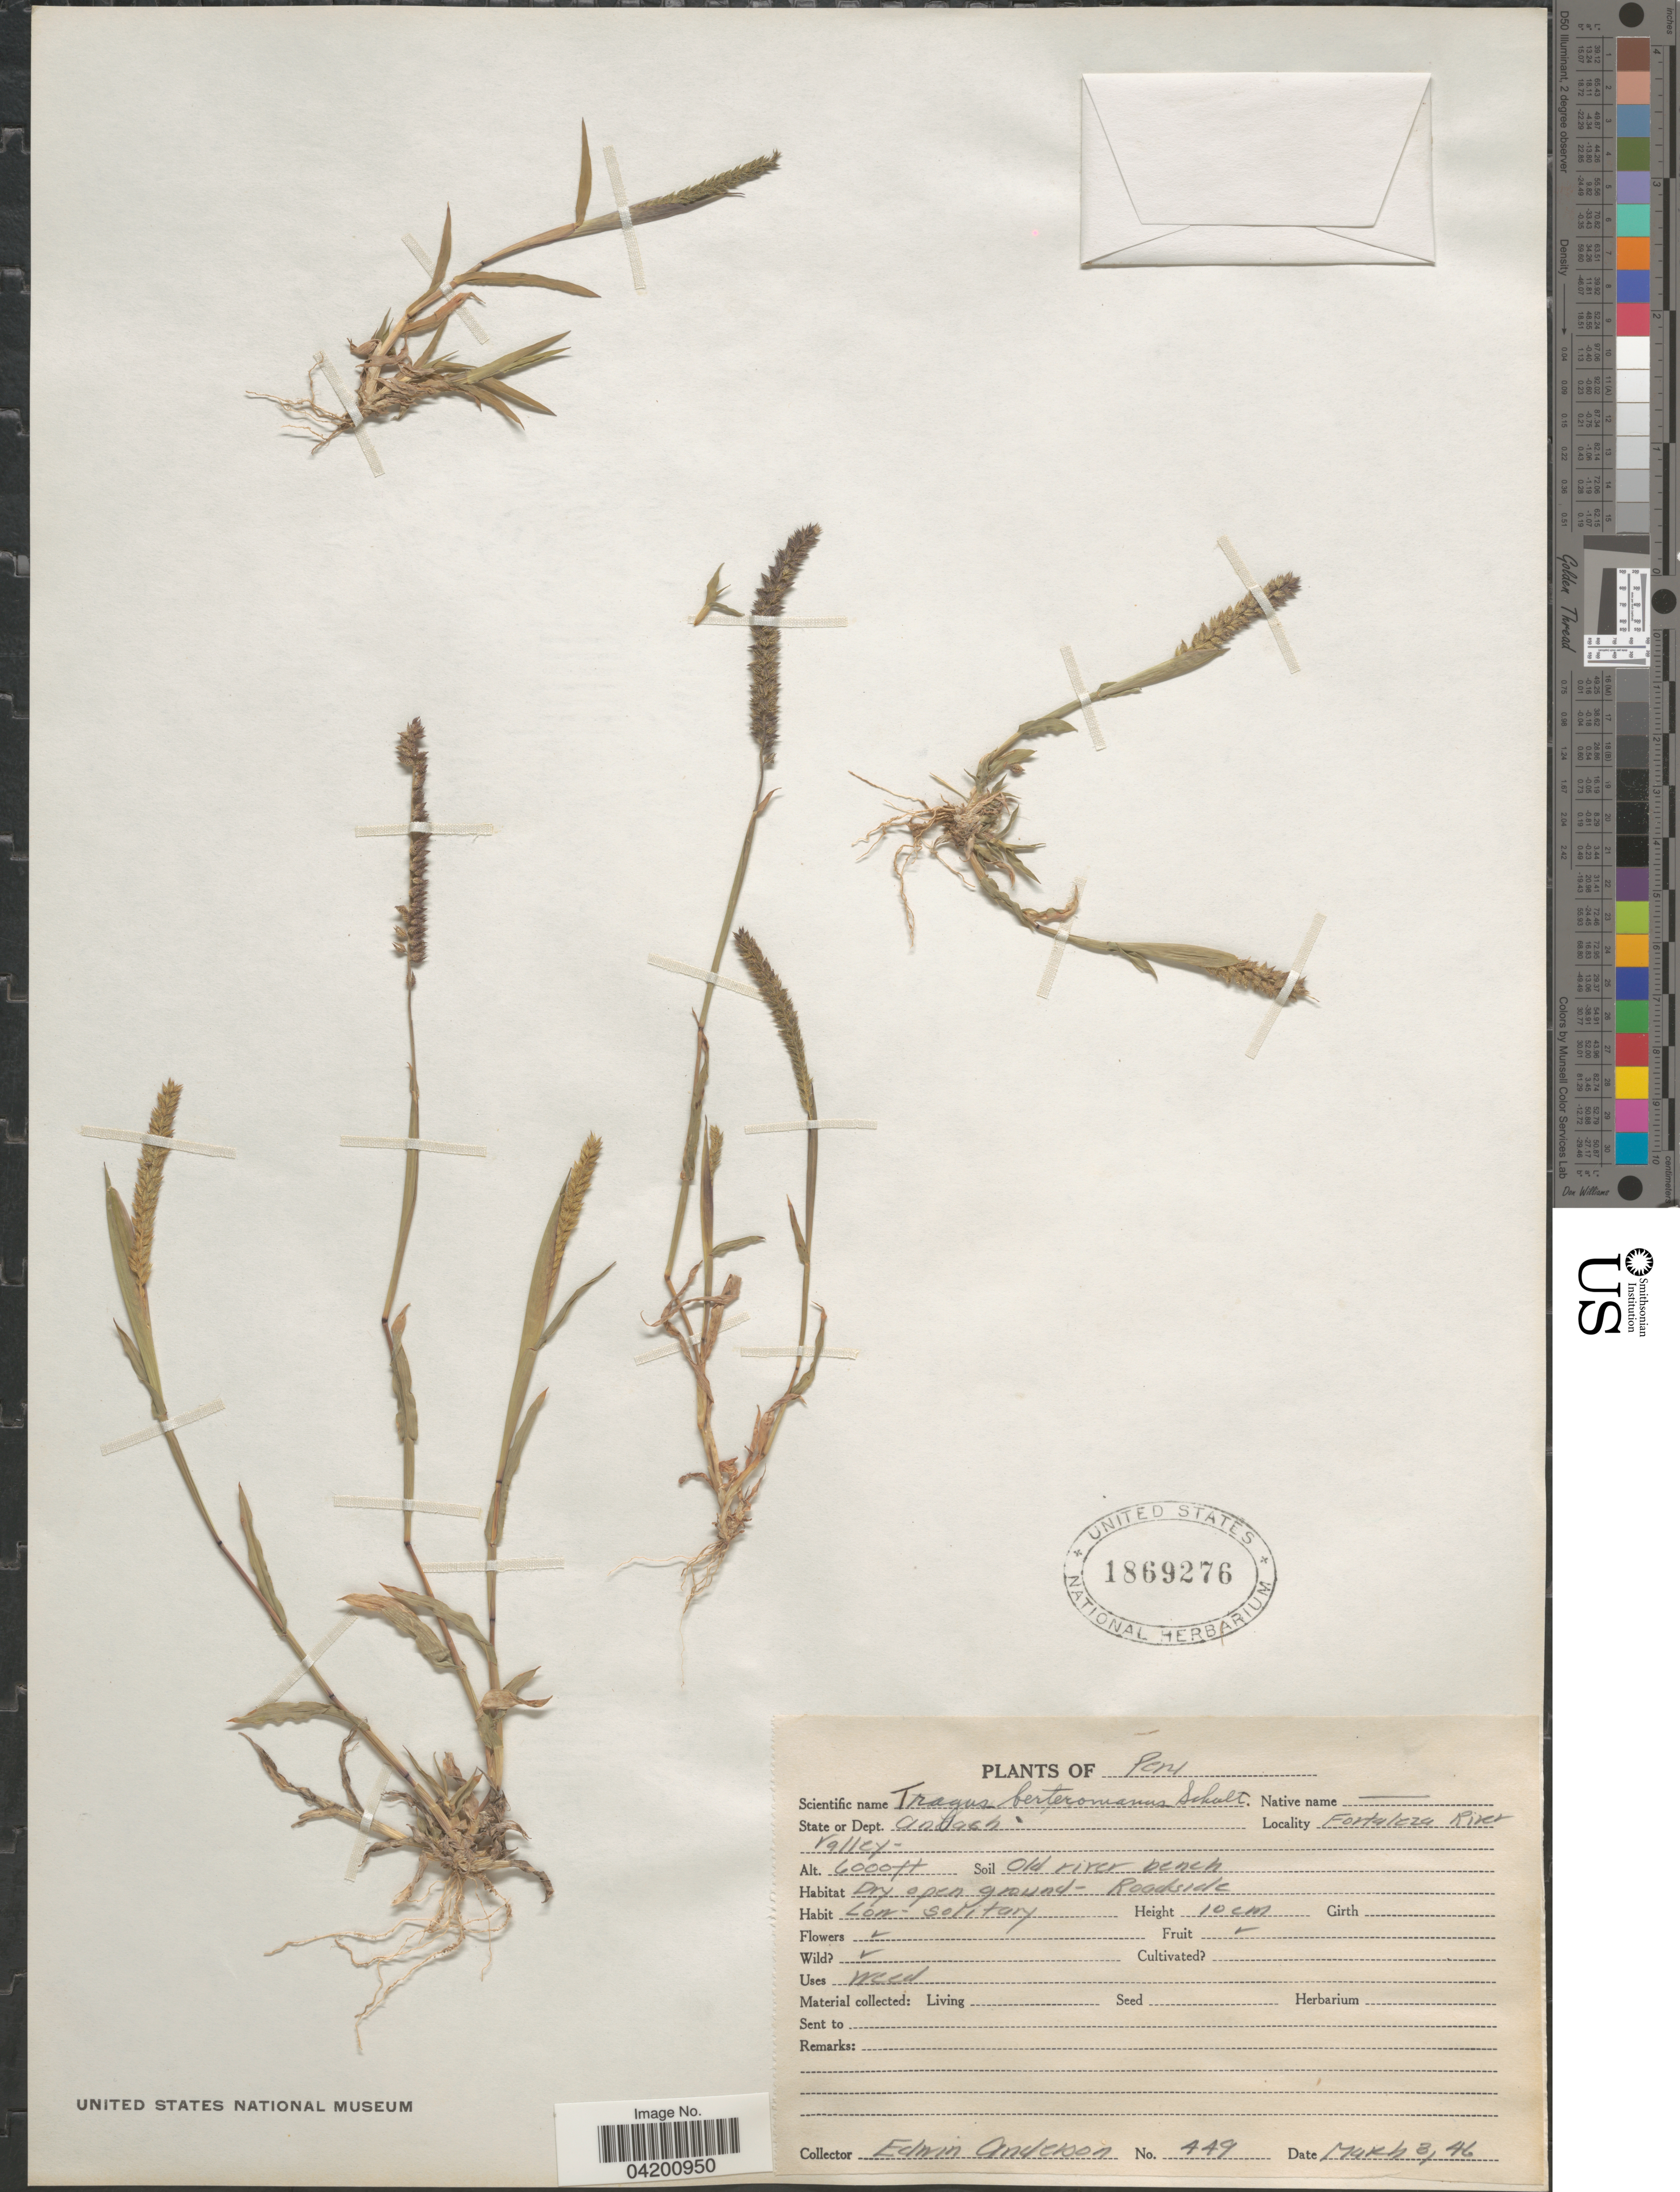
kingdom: Plantae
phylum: Tracheophyta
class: Liliopsida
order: Poales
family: Poaceae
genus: Tragus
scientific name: Tragus berteronianus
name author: Schult.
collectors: E. Anderson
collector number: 449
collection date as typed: Transcribed d/m/y: 3/3/46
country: Peru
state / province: Ancash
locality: Dept. Ancash. Fortaleza River Valley. Old river bench.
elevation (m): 1829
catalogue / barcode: US 1869276